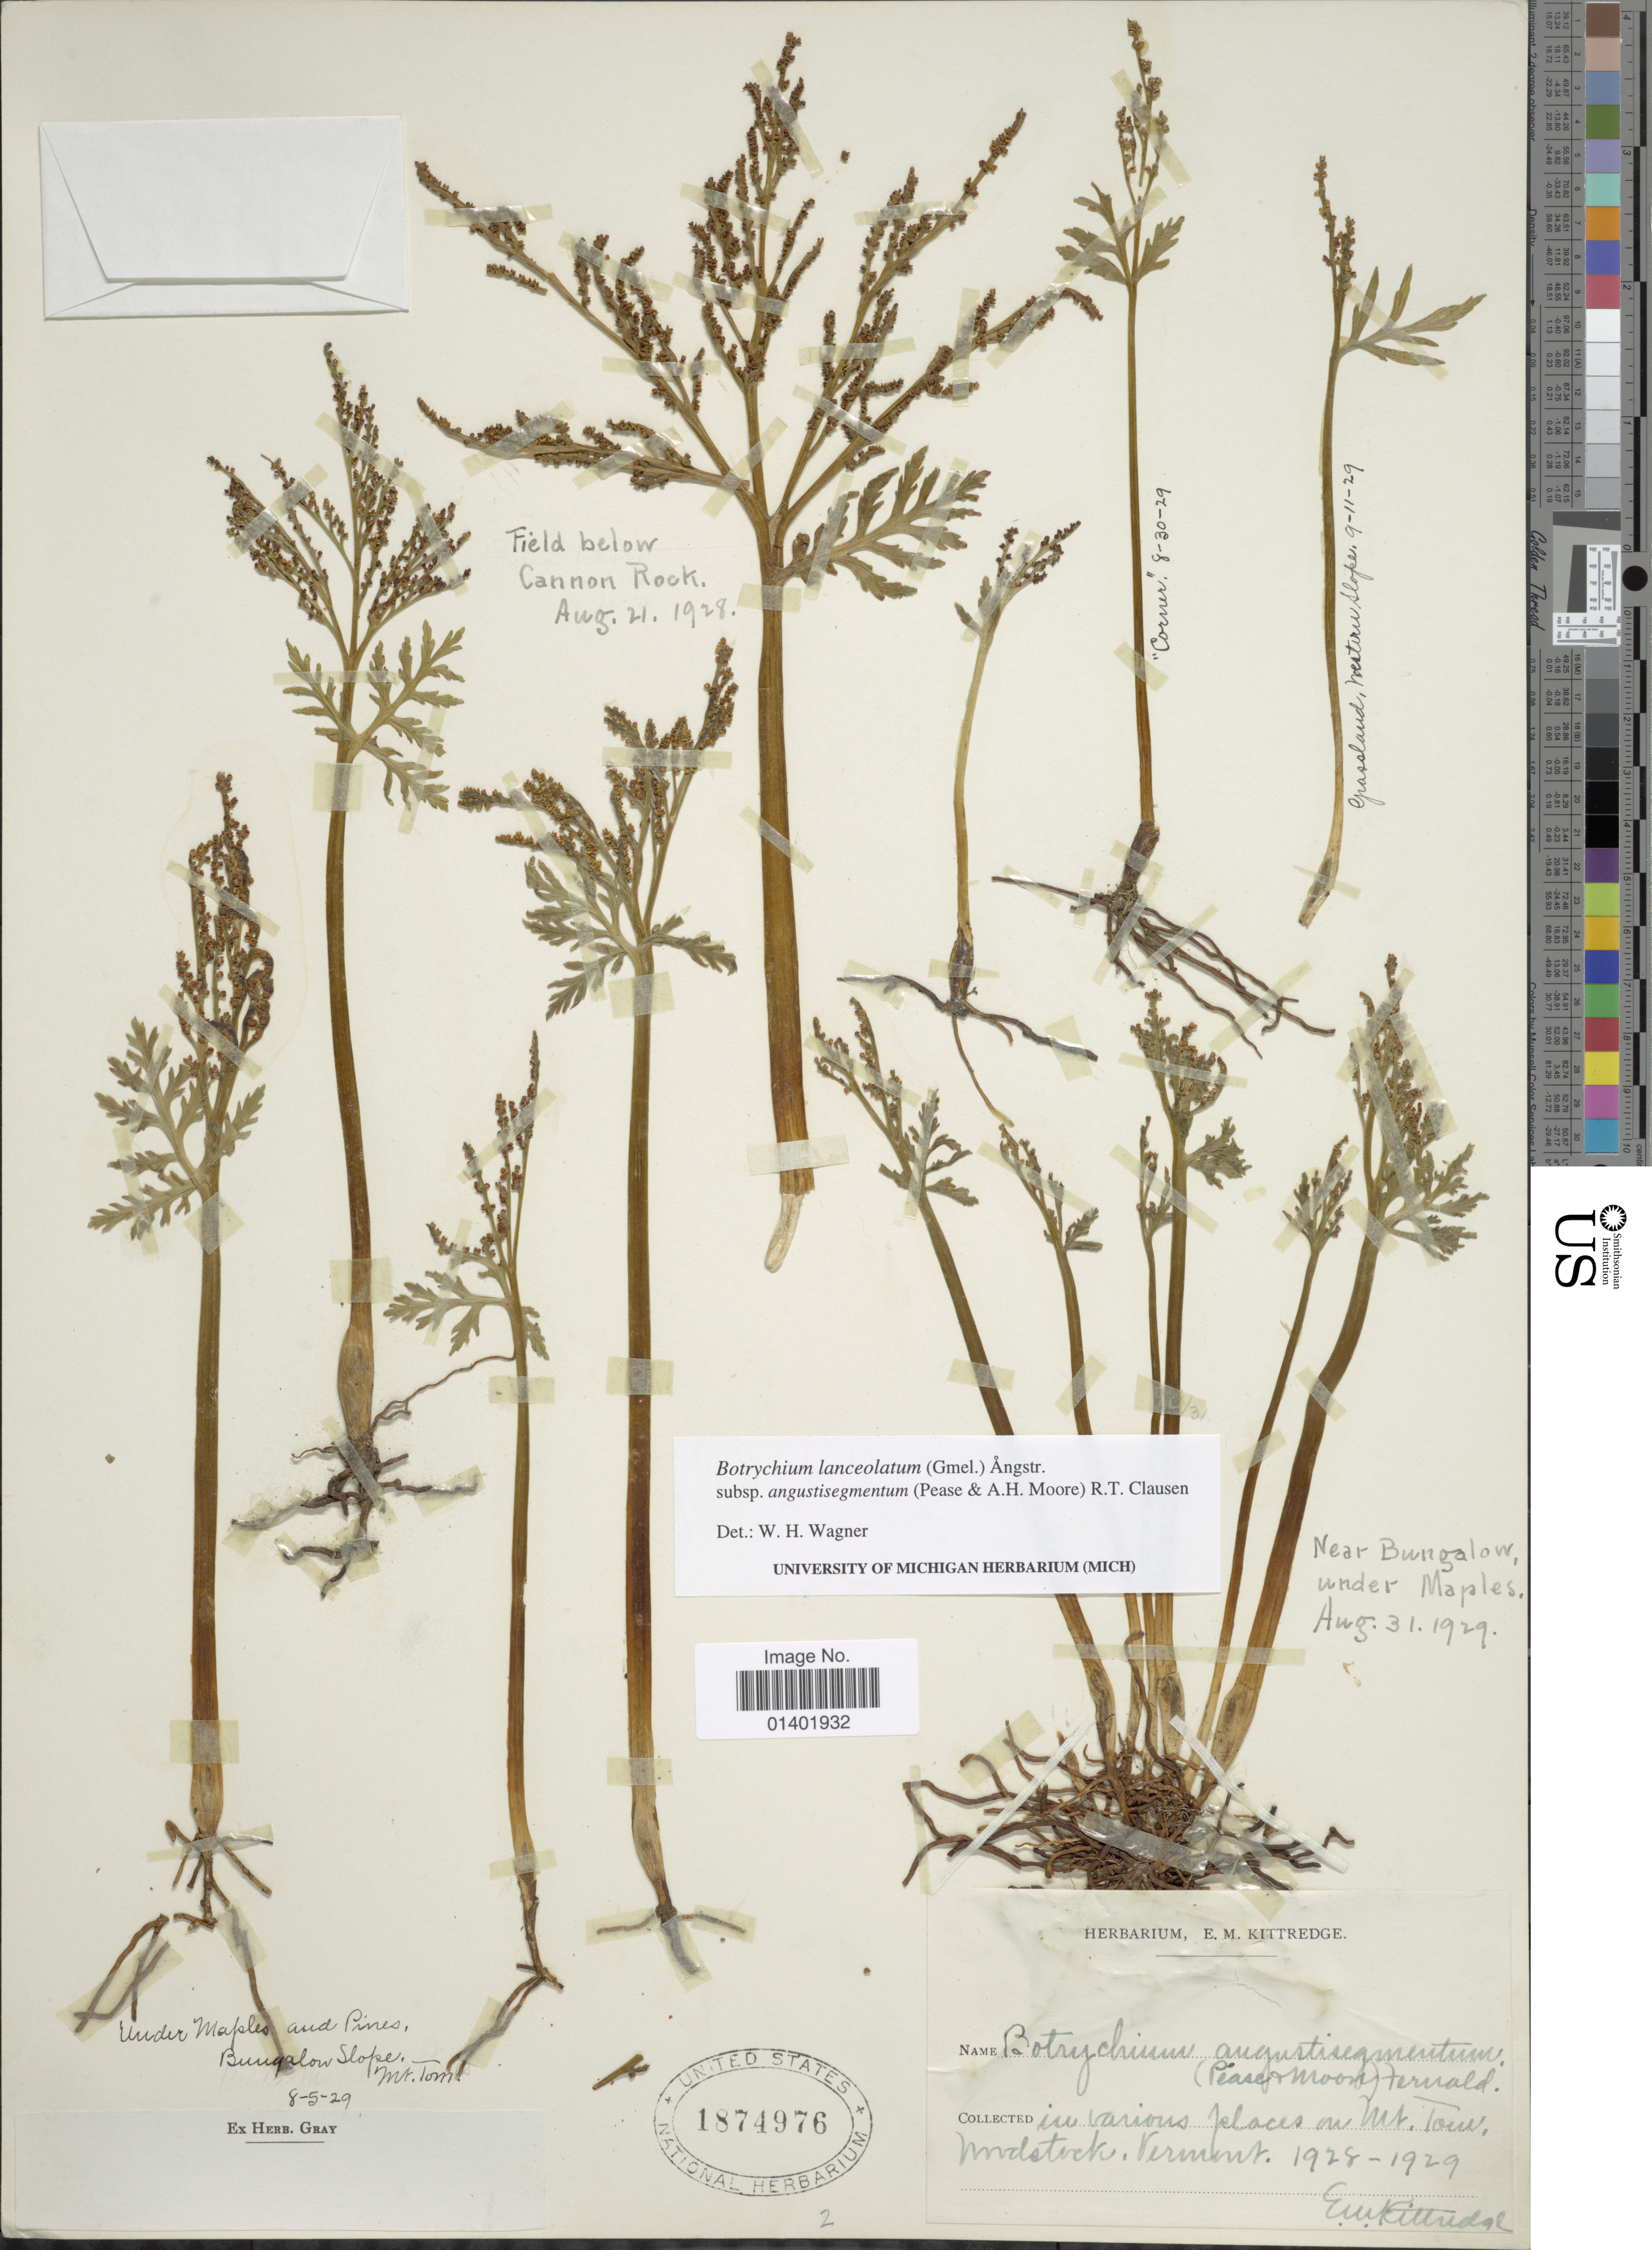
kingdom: Plantae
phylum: Tracheophyta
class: Polypodiopsida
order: Ophioglossales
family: Ophioglossaceae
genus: Botrychium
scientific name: Botrychium lanceolatum subsp. angustisegmentum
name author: (Pease & A.H. Moore) R.T. Clausen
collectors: E. Kittredge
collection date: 1928/1929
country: United States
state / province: Vermont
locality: In various places on Mt. Tom, Woodstock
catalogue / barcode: US 1874976